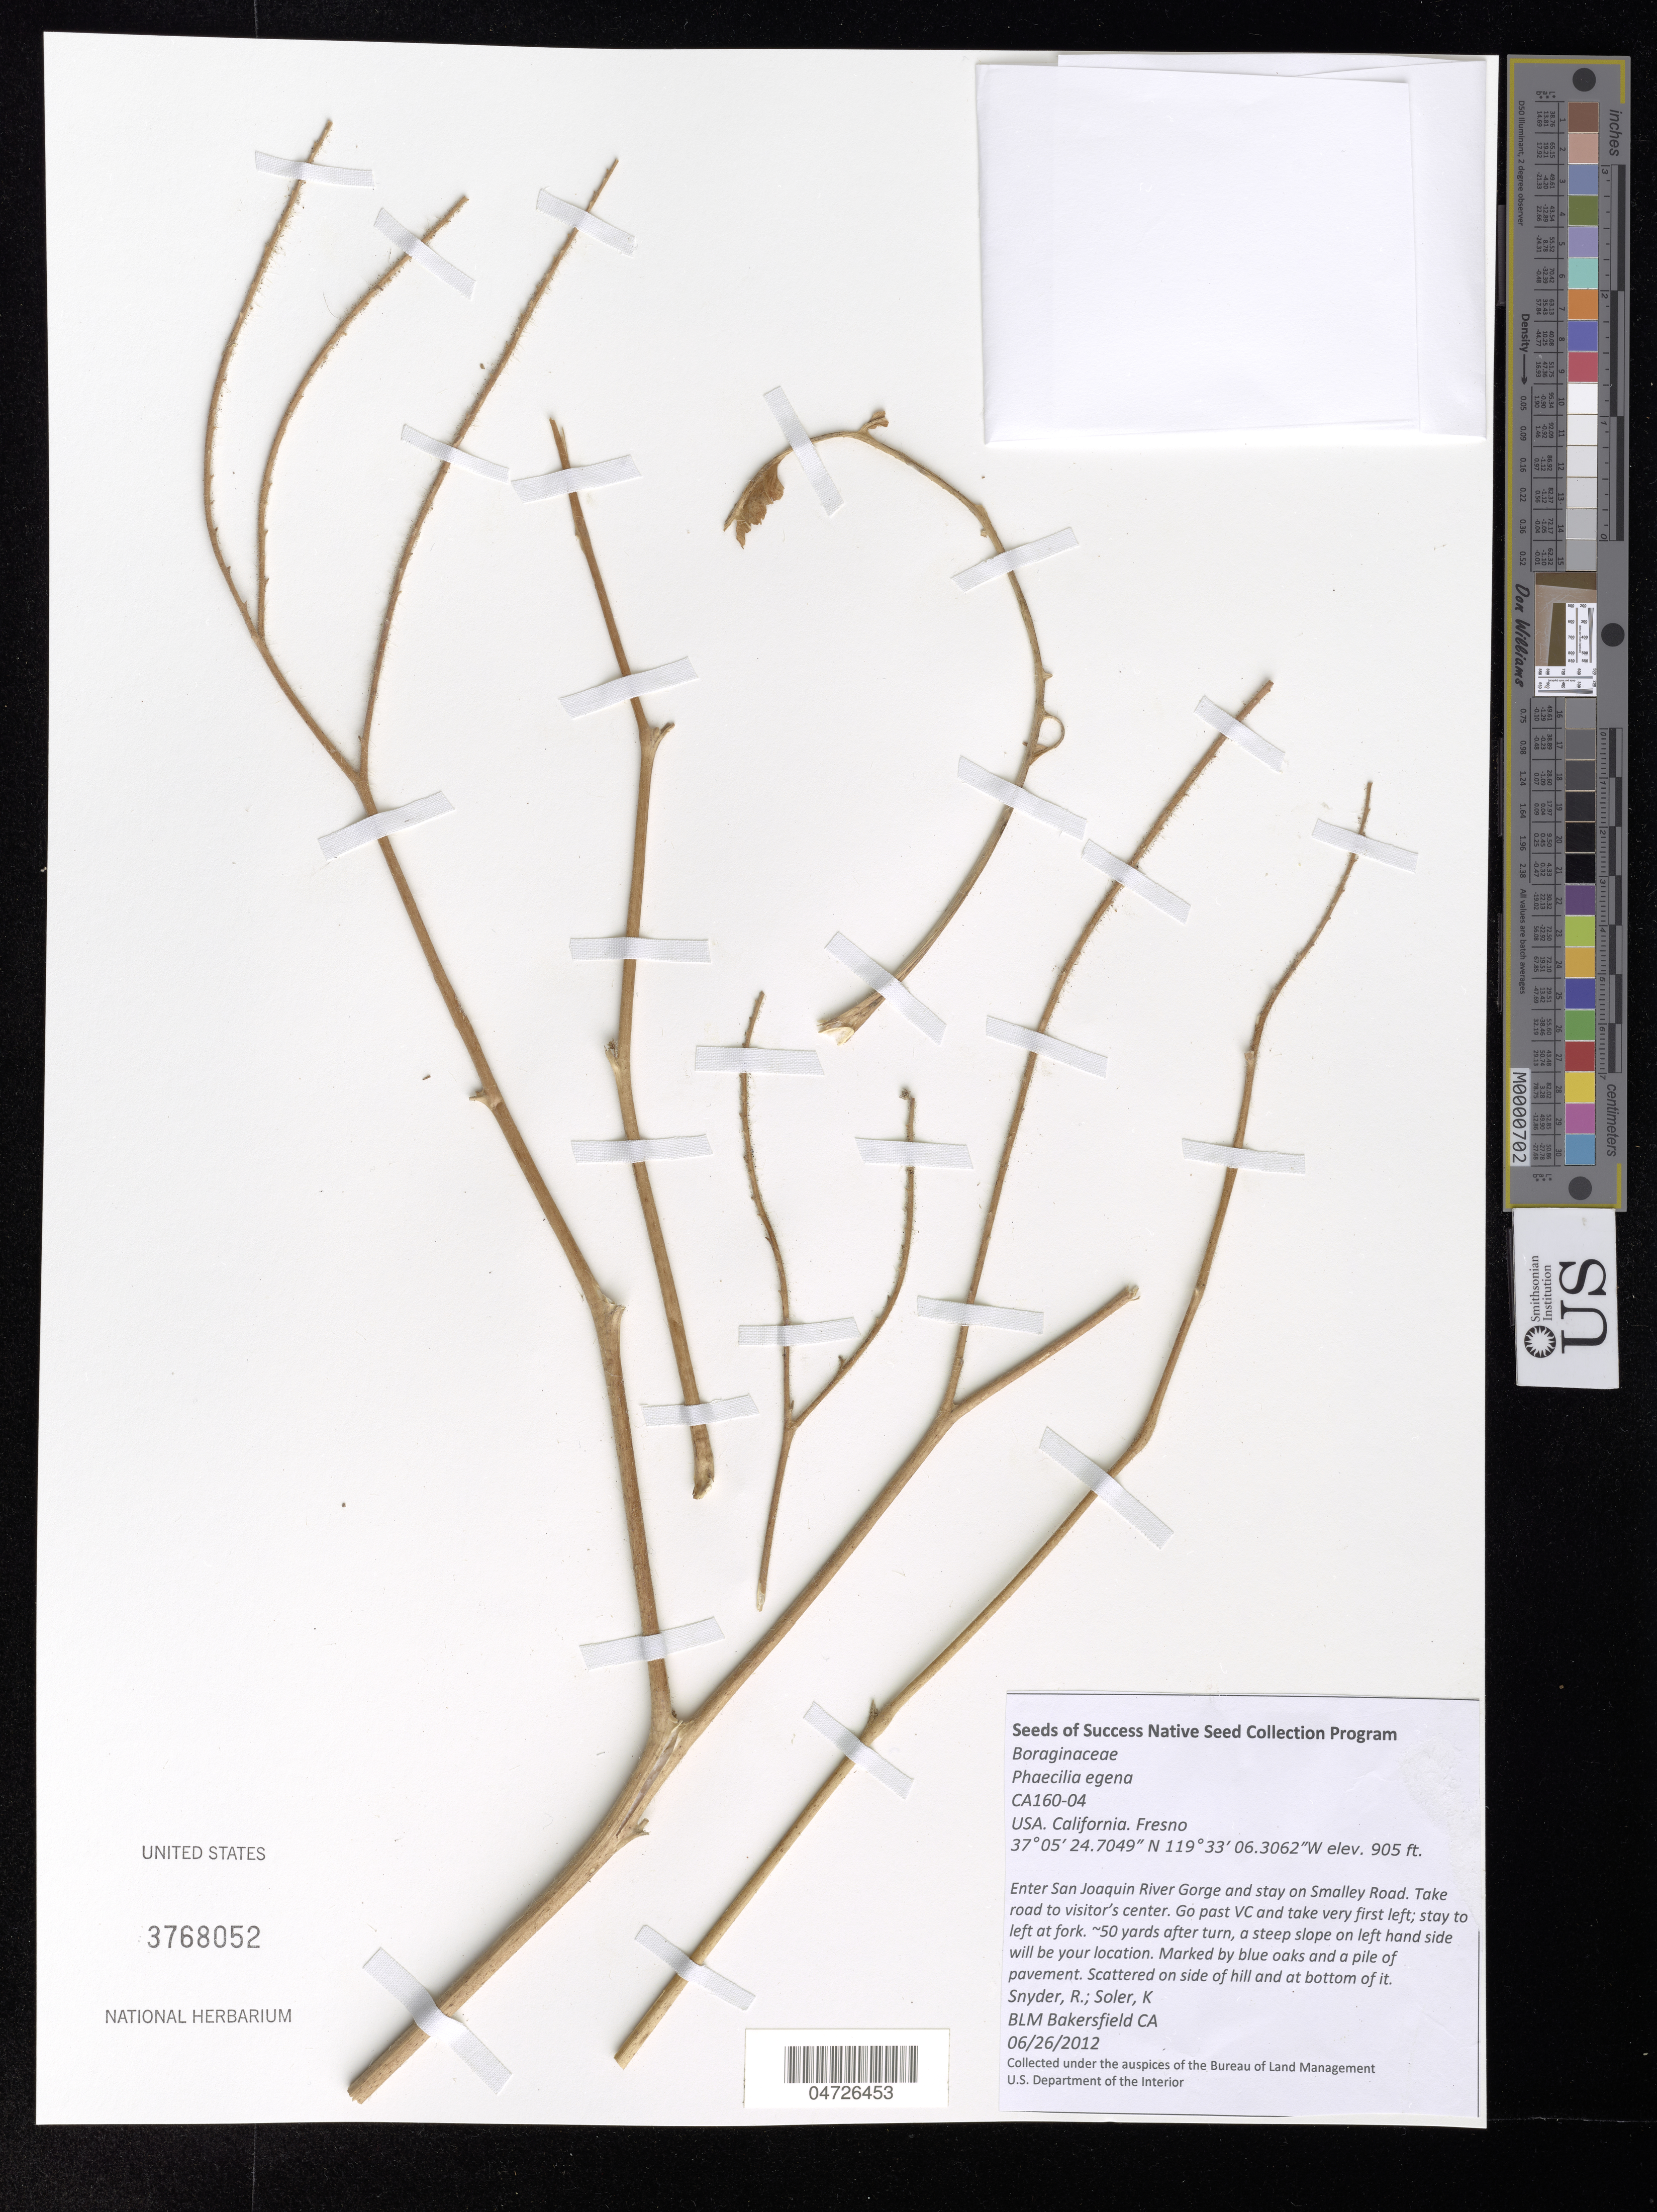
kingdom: Plantae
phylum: Tracheophyta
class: Magnoliopsida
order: Boraginales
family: Hydrophyllaceae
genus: Phacelia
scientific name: Phacelia egena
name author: (Brand) Howell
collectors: R. Snyder & K. Soler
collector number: CA160-04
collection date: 2012-06-26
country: United States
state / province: California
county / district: Fresno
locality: Fresno. Enter San Joaquin River Gorge and stay on Smalley Road. Take road to visitor's center. Go past VC and take very first left; stay to left at fork. ~50 yards after turn, a steep slope on left hand side will be your location. Marked by blue oaks and a pile of pavement.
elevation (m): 276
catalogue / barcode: US 3768052